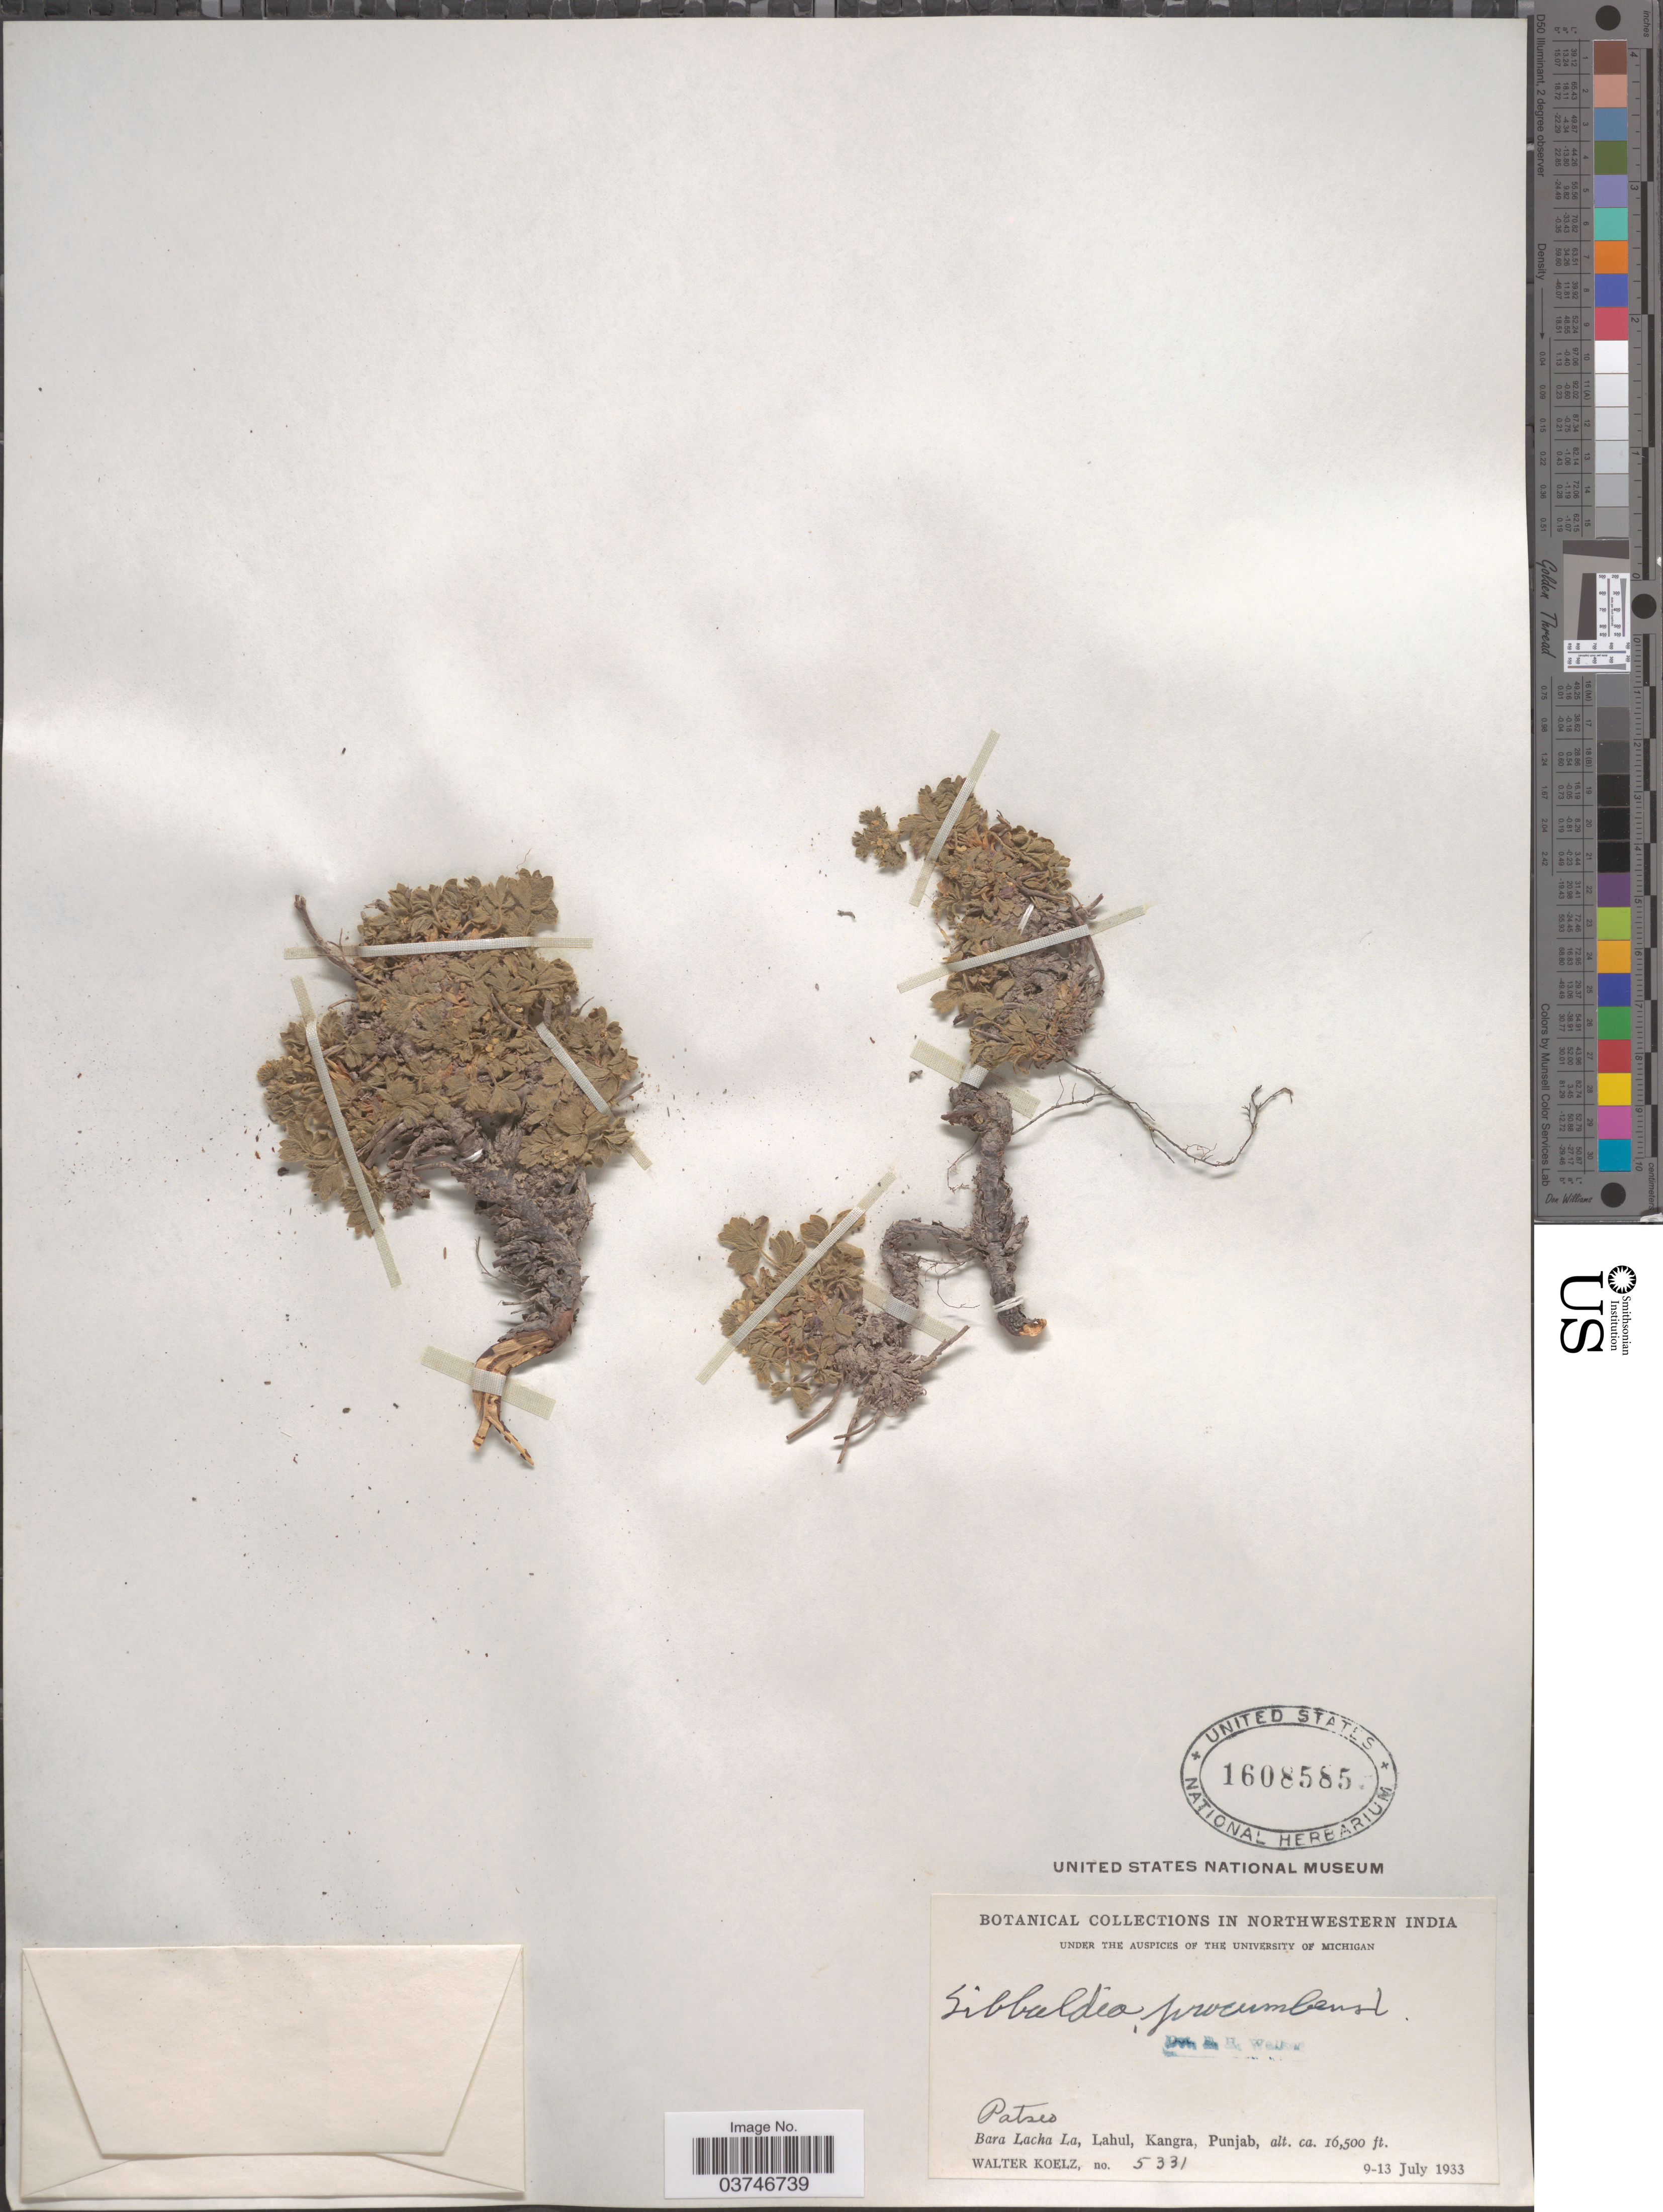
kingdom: Plantae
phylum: Tracheophyta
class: Magnoliopsida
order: Rosales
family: Rosaceae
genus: Sibbaldia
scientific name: Sibbaldia procumbens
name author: L.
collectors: W. N. Koelz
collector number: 5331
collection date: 1933-07-09/1933-07-13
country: India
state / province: Punjab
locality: Northwestern India. Bara Lacha La, Lahul, Kangra.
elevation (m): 5029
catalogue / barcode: US 1608585